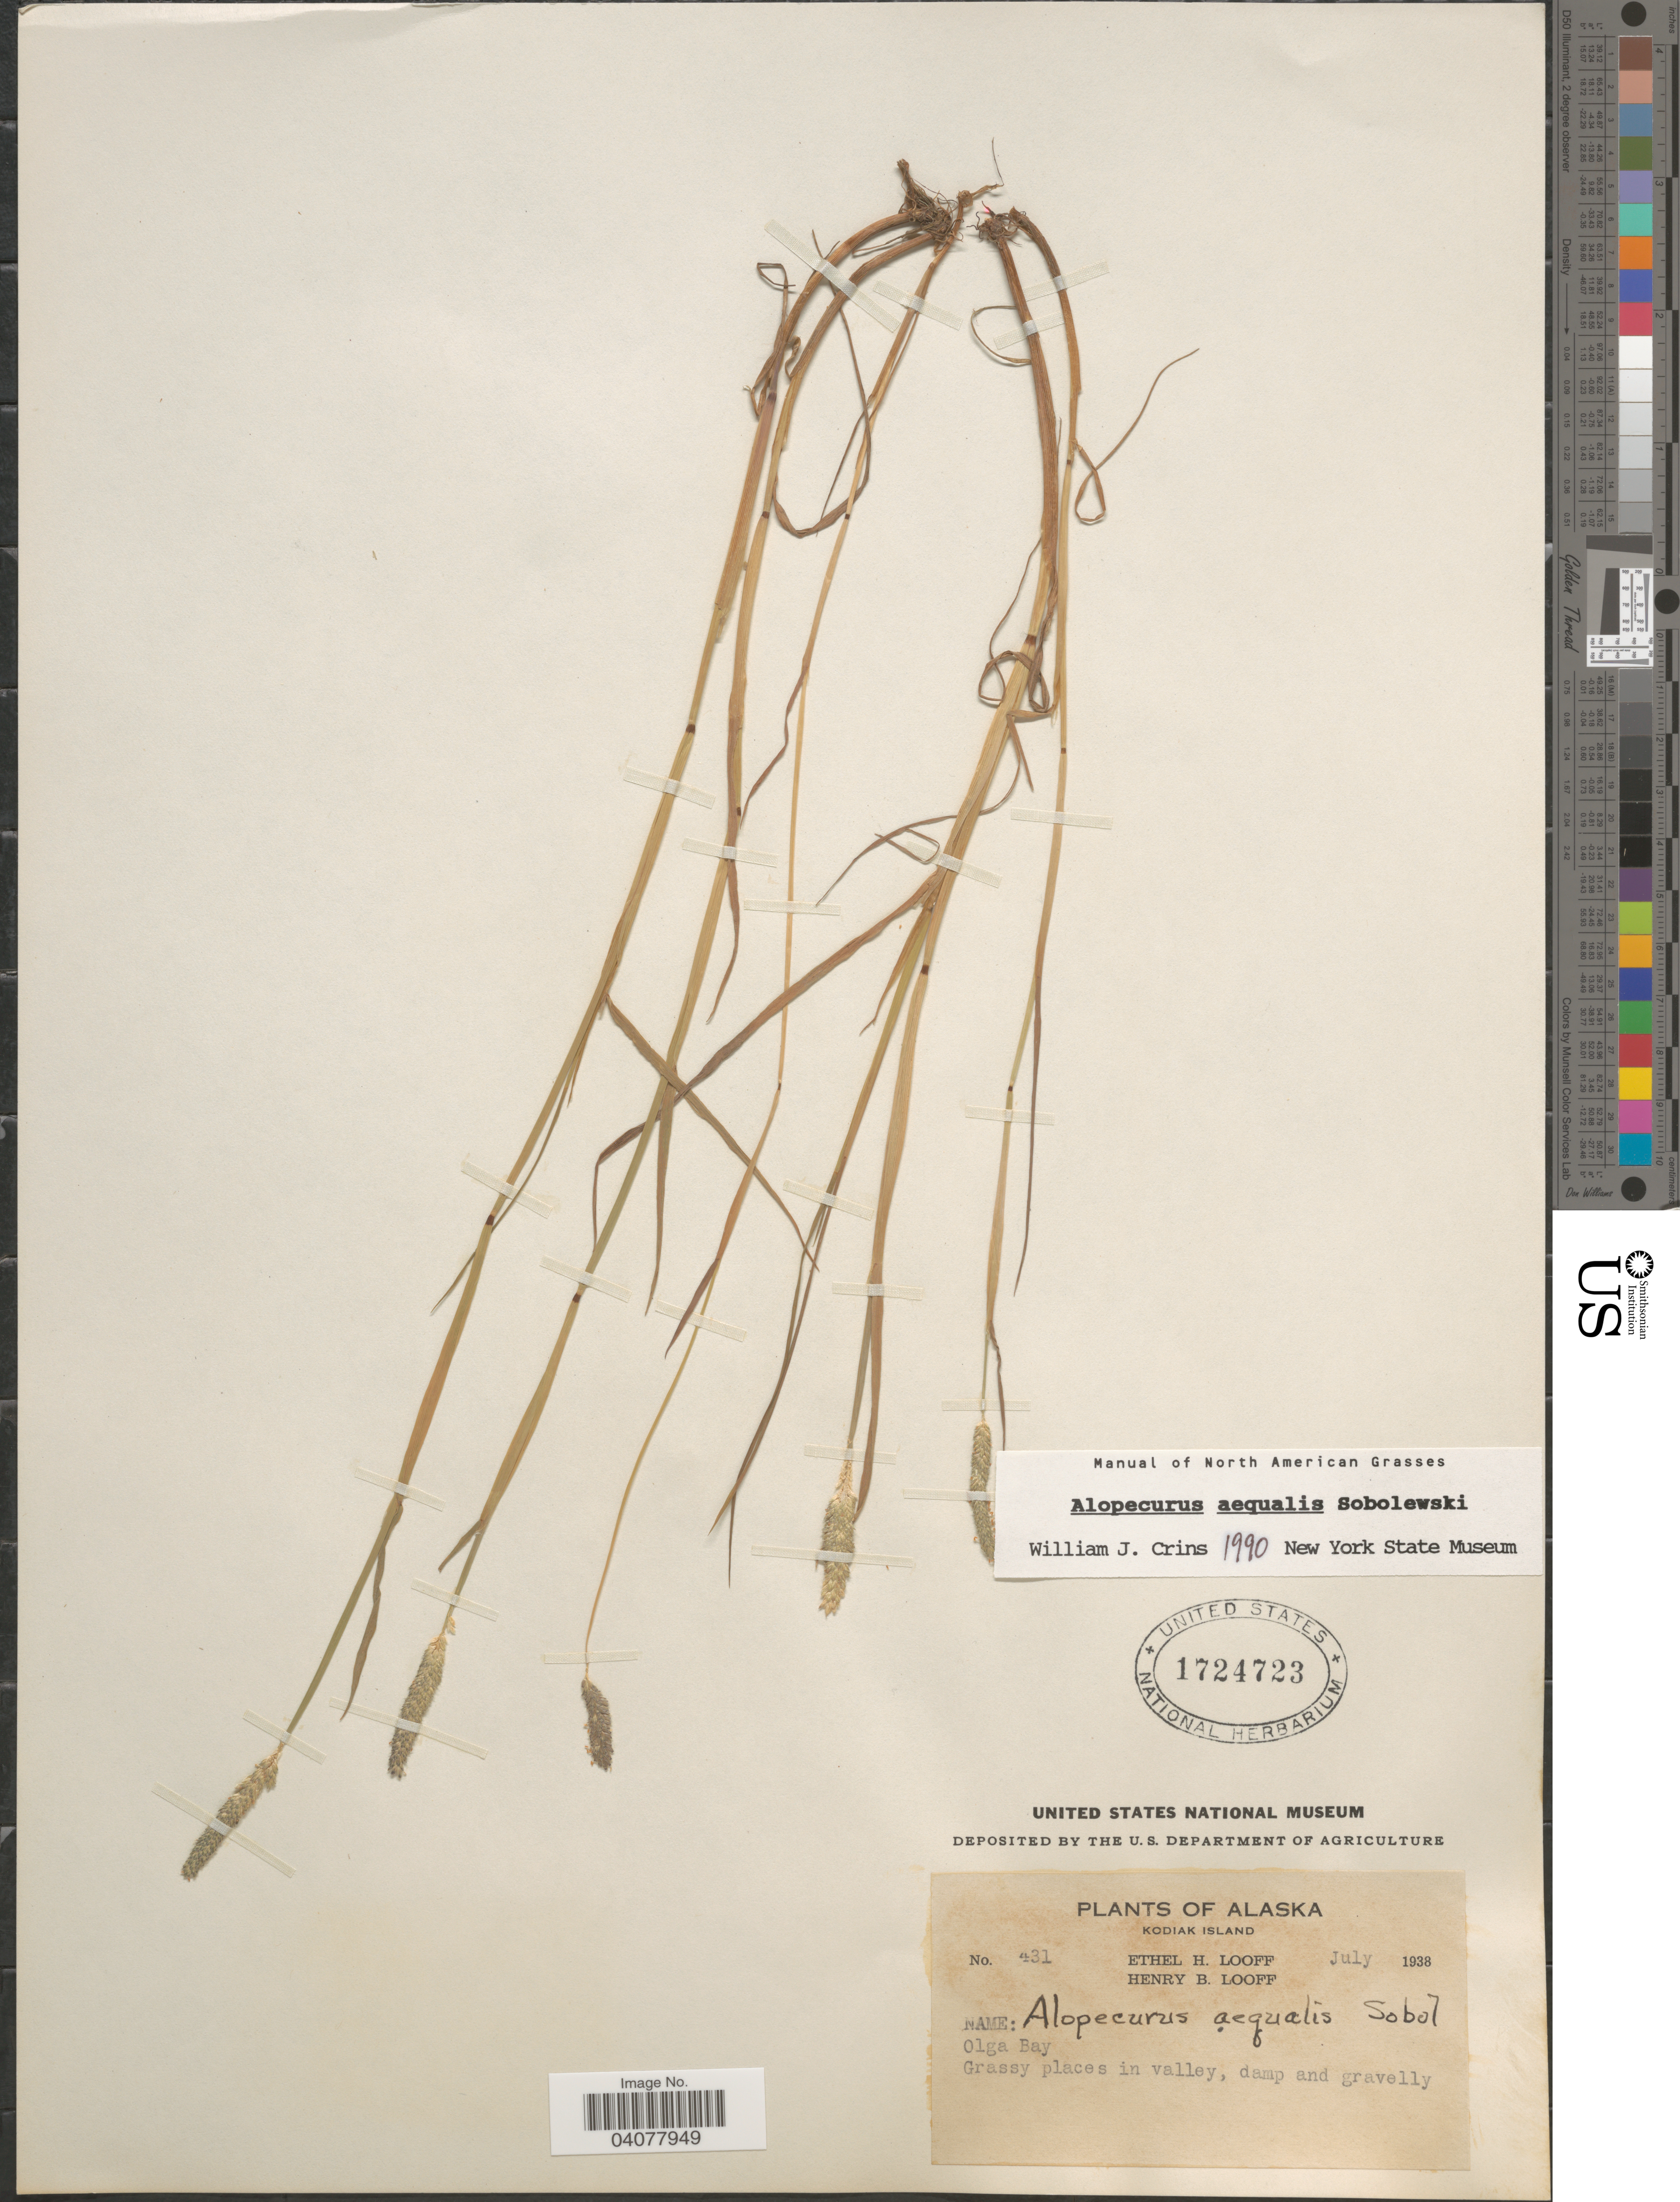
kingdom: Plantae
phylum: Tracheophyta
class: Liliopsida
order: Poales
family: Poaceae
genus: Alopecurus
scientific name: Alopecurus aequalis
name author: Sobol.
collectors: E. Looff & H. Looff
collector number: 431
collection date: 1938-07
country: United States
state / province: Alaska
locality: Kodiak Island. Olga Bay. Grassy places in valley, damp and gravelly.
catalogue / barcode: US 1724723